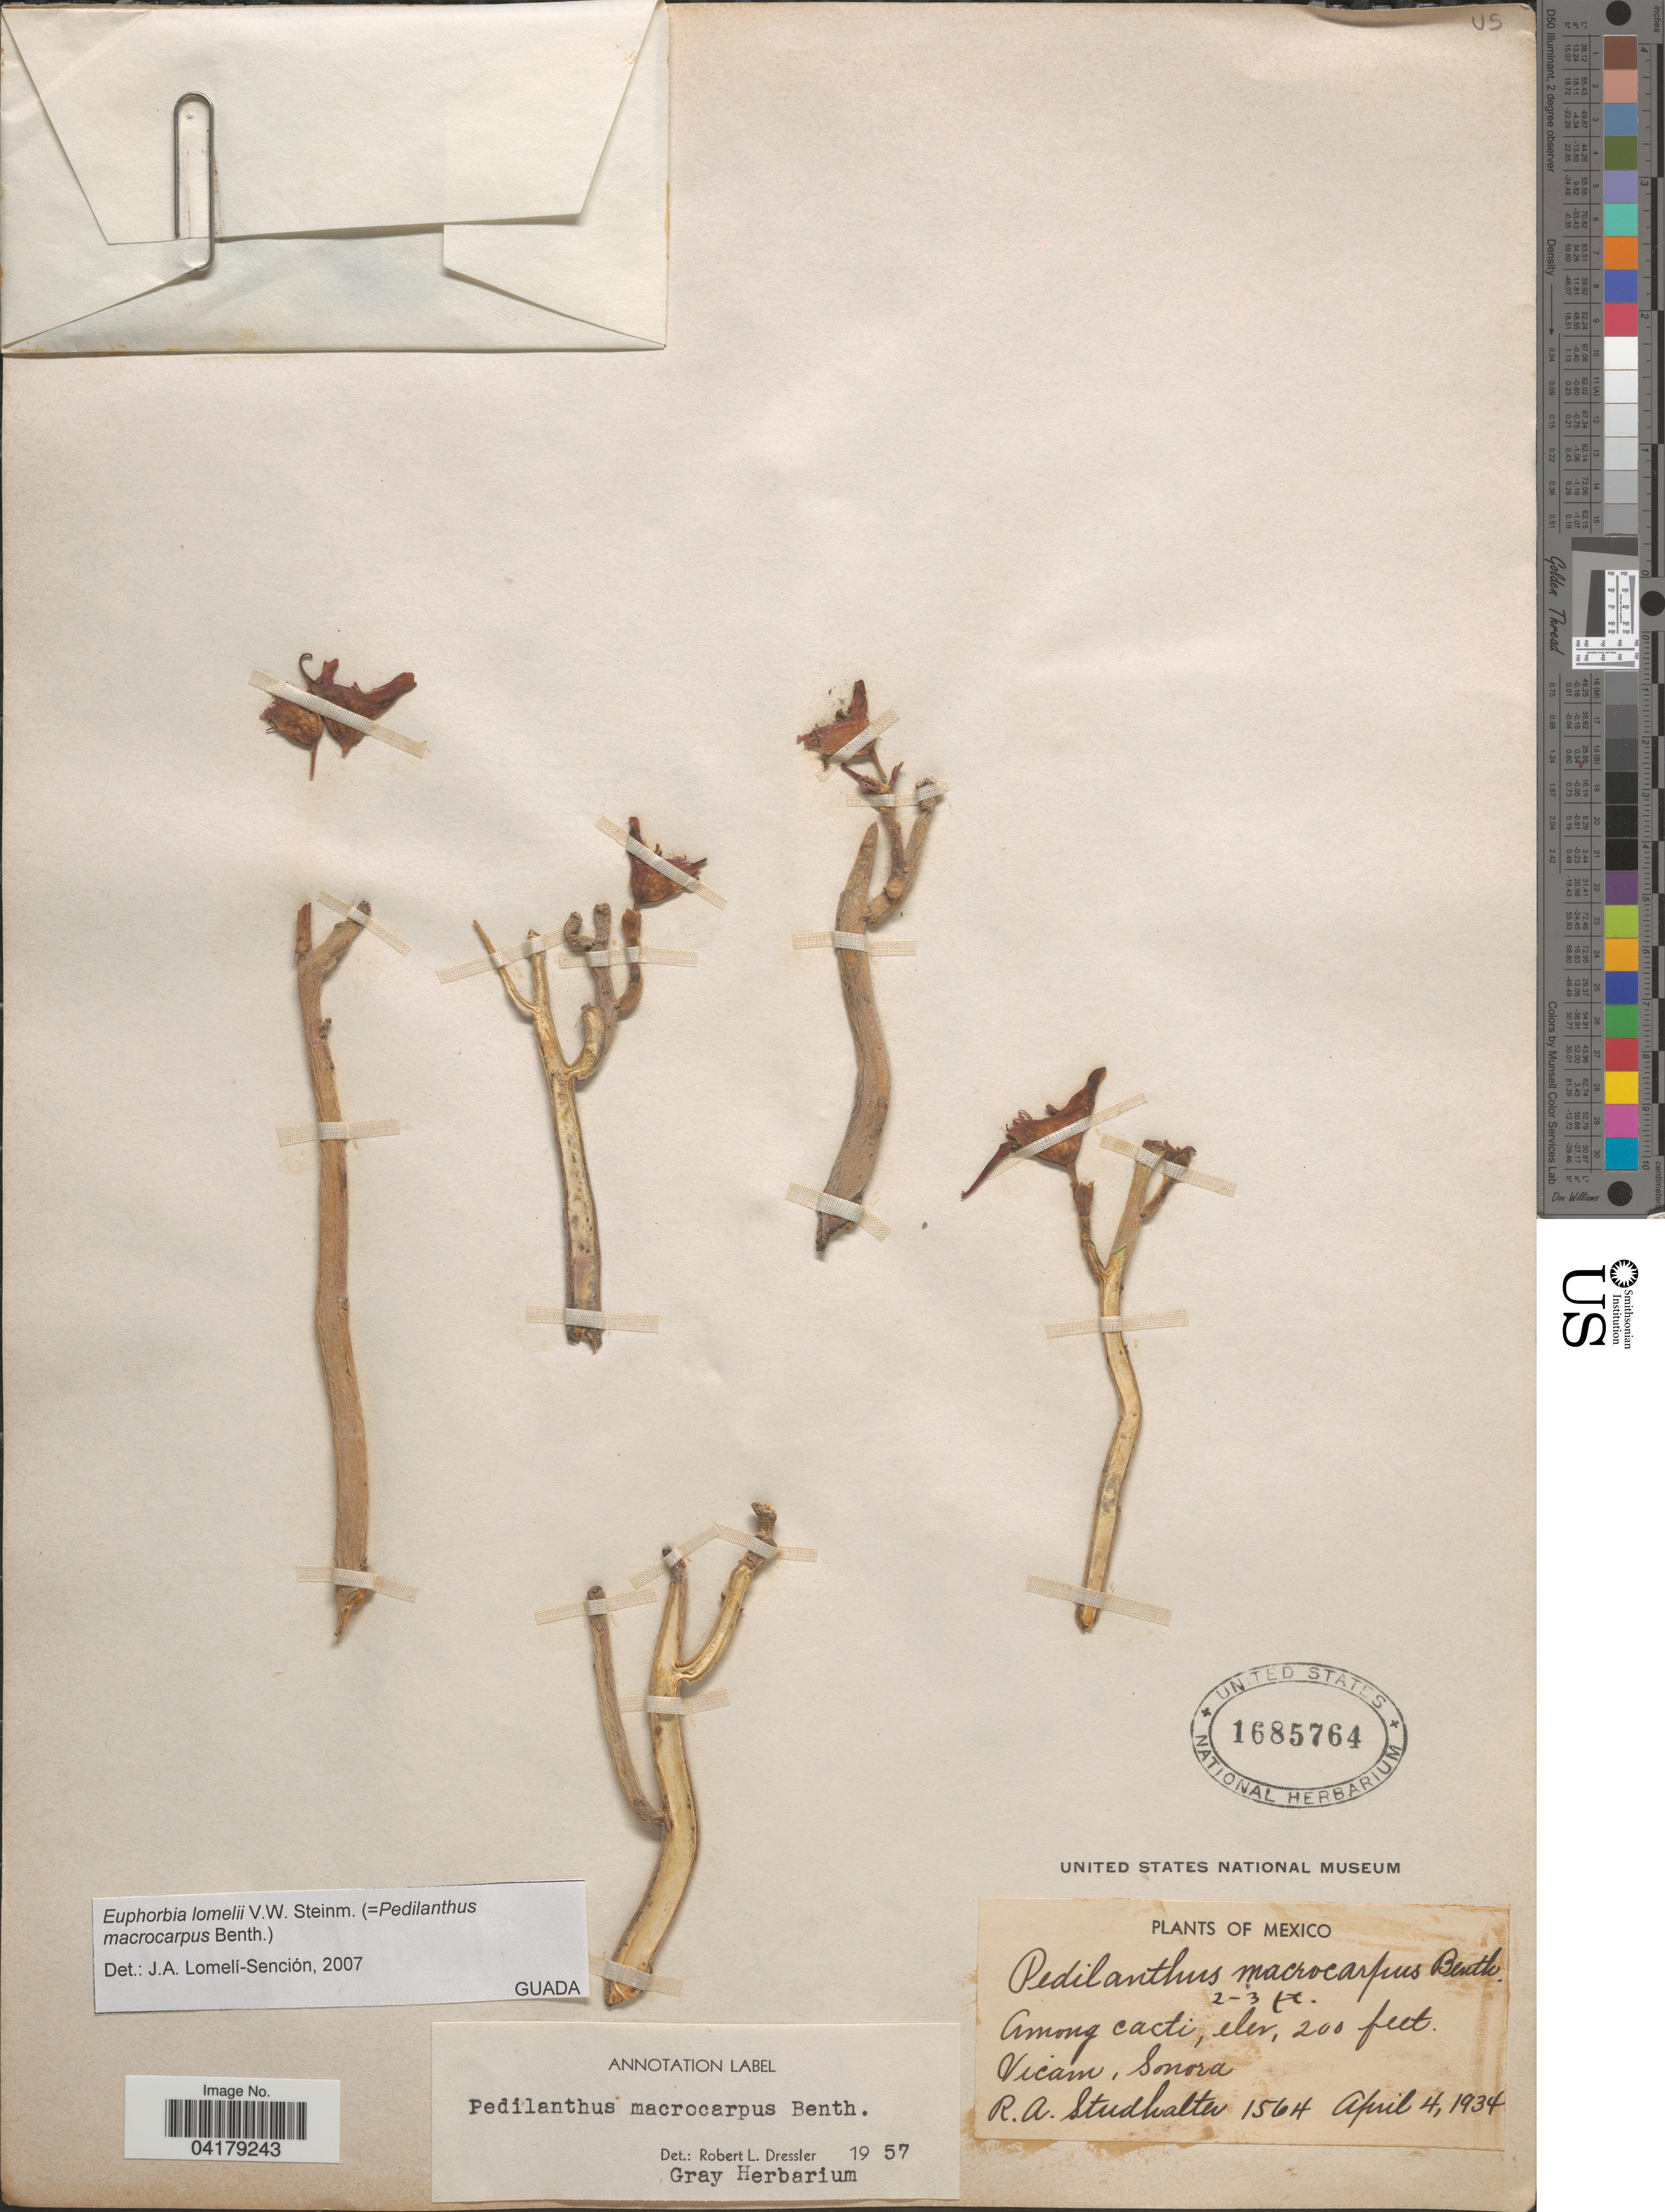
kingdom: Plantae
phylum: Tracheophyta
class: Magnoliopsida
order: Malpighiales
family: Euphorbiaceae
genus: Euphorbia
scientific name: Euphorbia lomelii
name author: V.W. Steinm.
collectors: R. Studhalter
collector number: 1564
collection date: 1934-04-04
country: Mexico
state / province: Sonora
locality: Vicam.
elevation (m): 61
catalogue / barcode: US 1685764